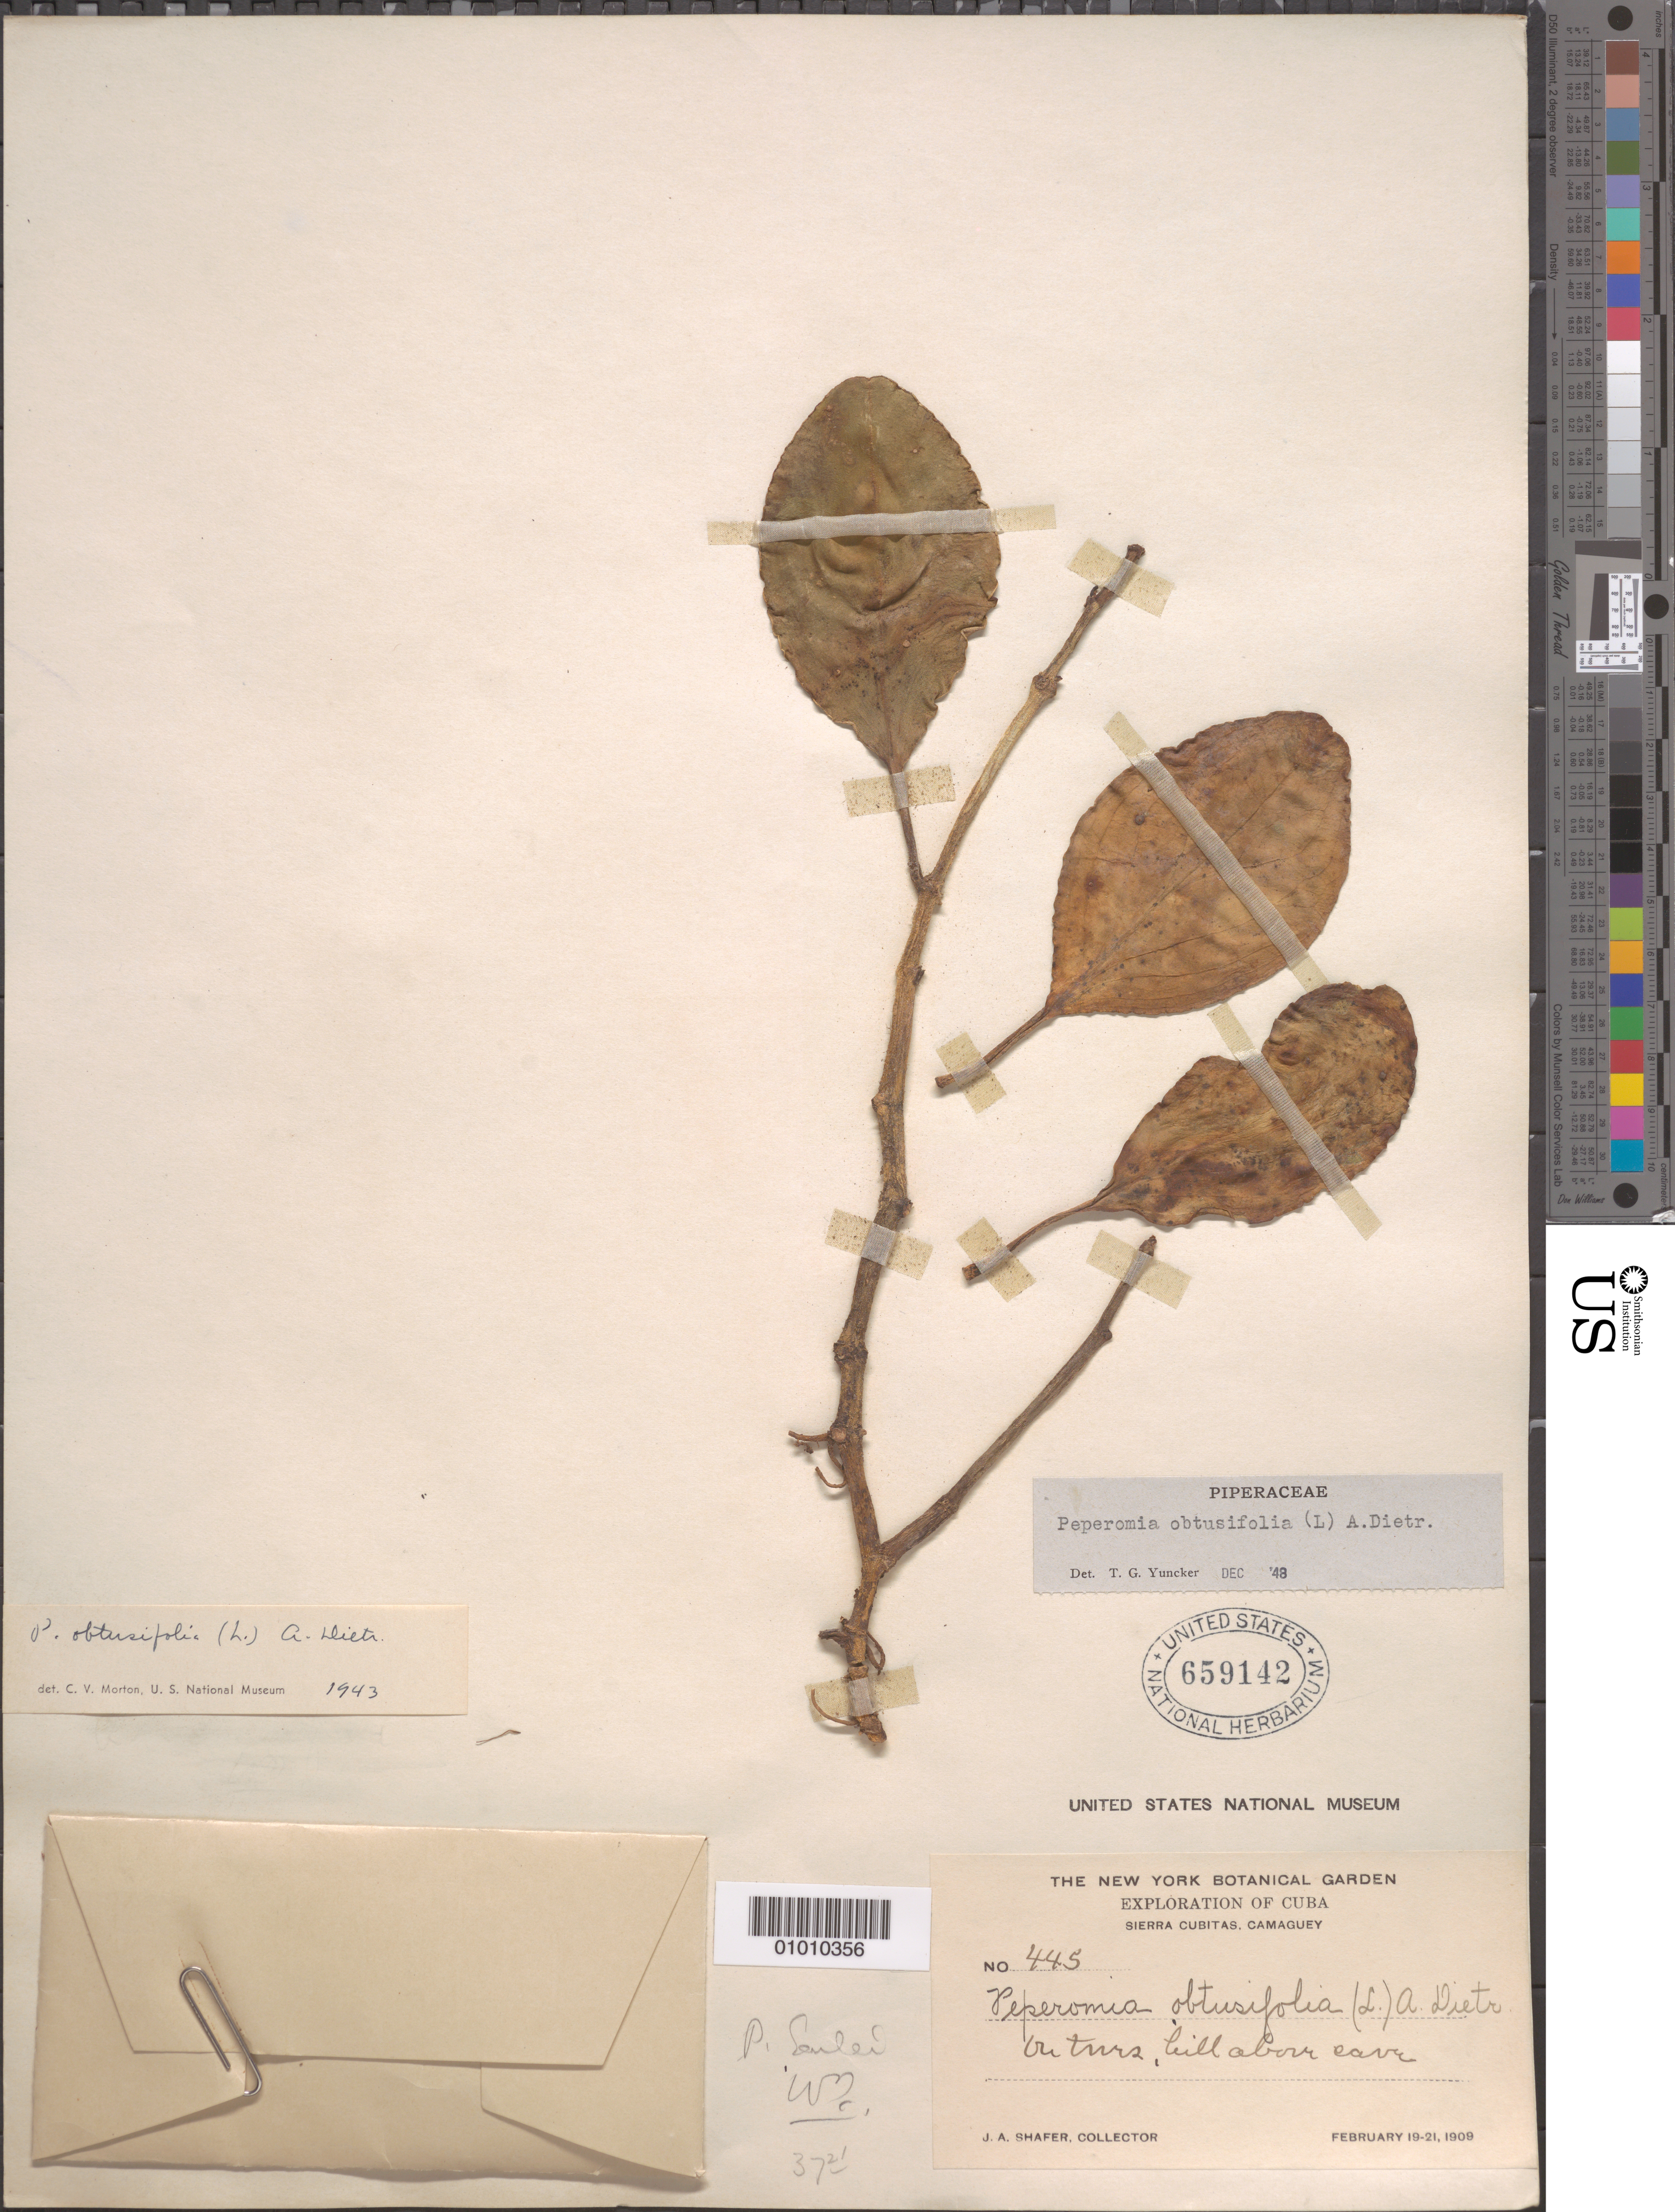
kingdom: Plantae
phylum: Tracheophyta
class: Magnoliopsida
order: Piperales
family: Piperaceae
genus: Peperomia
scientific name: Peperomia obtusifolia f. oblongifolia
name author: Miq.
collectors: J. A. Shafer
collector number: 445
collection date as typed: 19 Feb 1909 to 21 Feb 1909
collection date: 1909-02-19/1909-02-21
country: Cuba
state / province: Camagüey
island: Cuba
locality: Sierra Cubitas, Camaguey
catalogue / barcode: US 659142